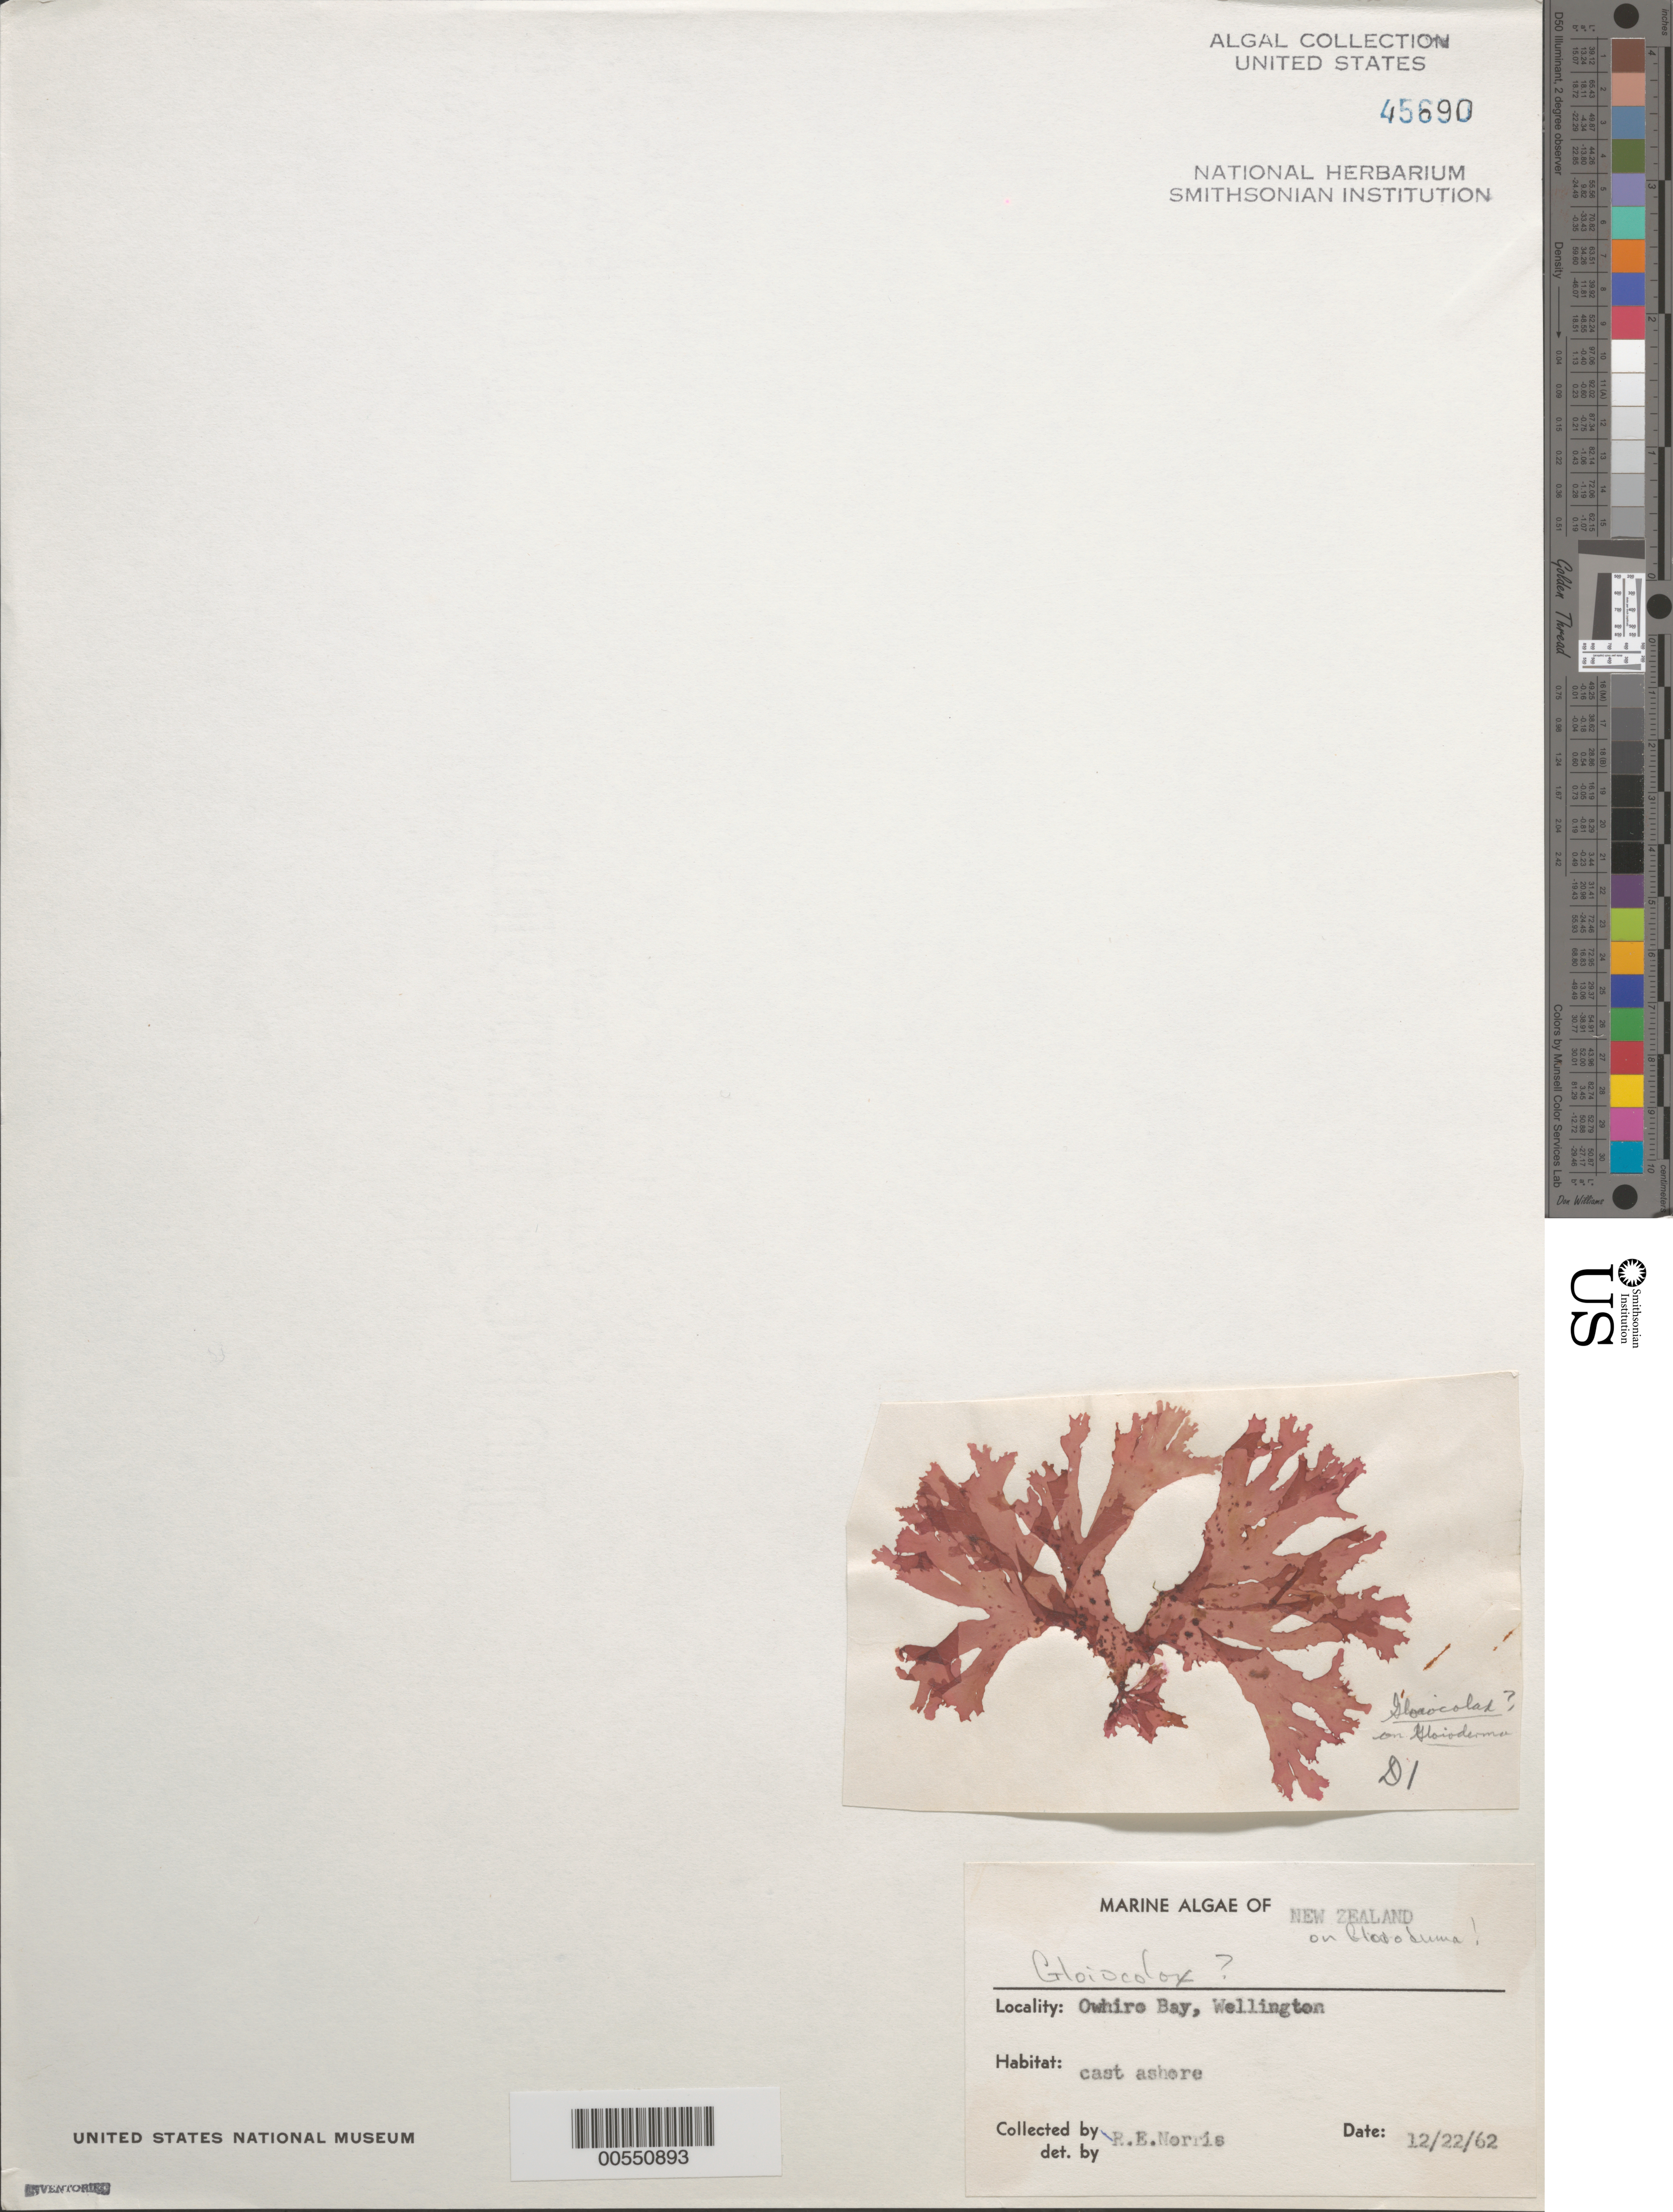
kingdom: Plantae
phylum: Rhodophyta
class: Florideophyceae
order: Rhodymeniales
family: Faucheaceae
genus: Gloiocolax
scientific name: Gloiocolax sp.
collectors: R. E. Norris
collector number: D1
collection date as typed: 22 Dec 1962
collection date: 1962-12-22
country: New Zealand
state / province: Wellington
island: North Island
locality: Owhiro Bay, Wellington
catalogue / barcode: US 45690